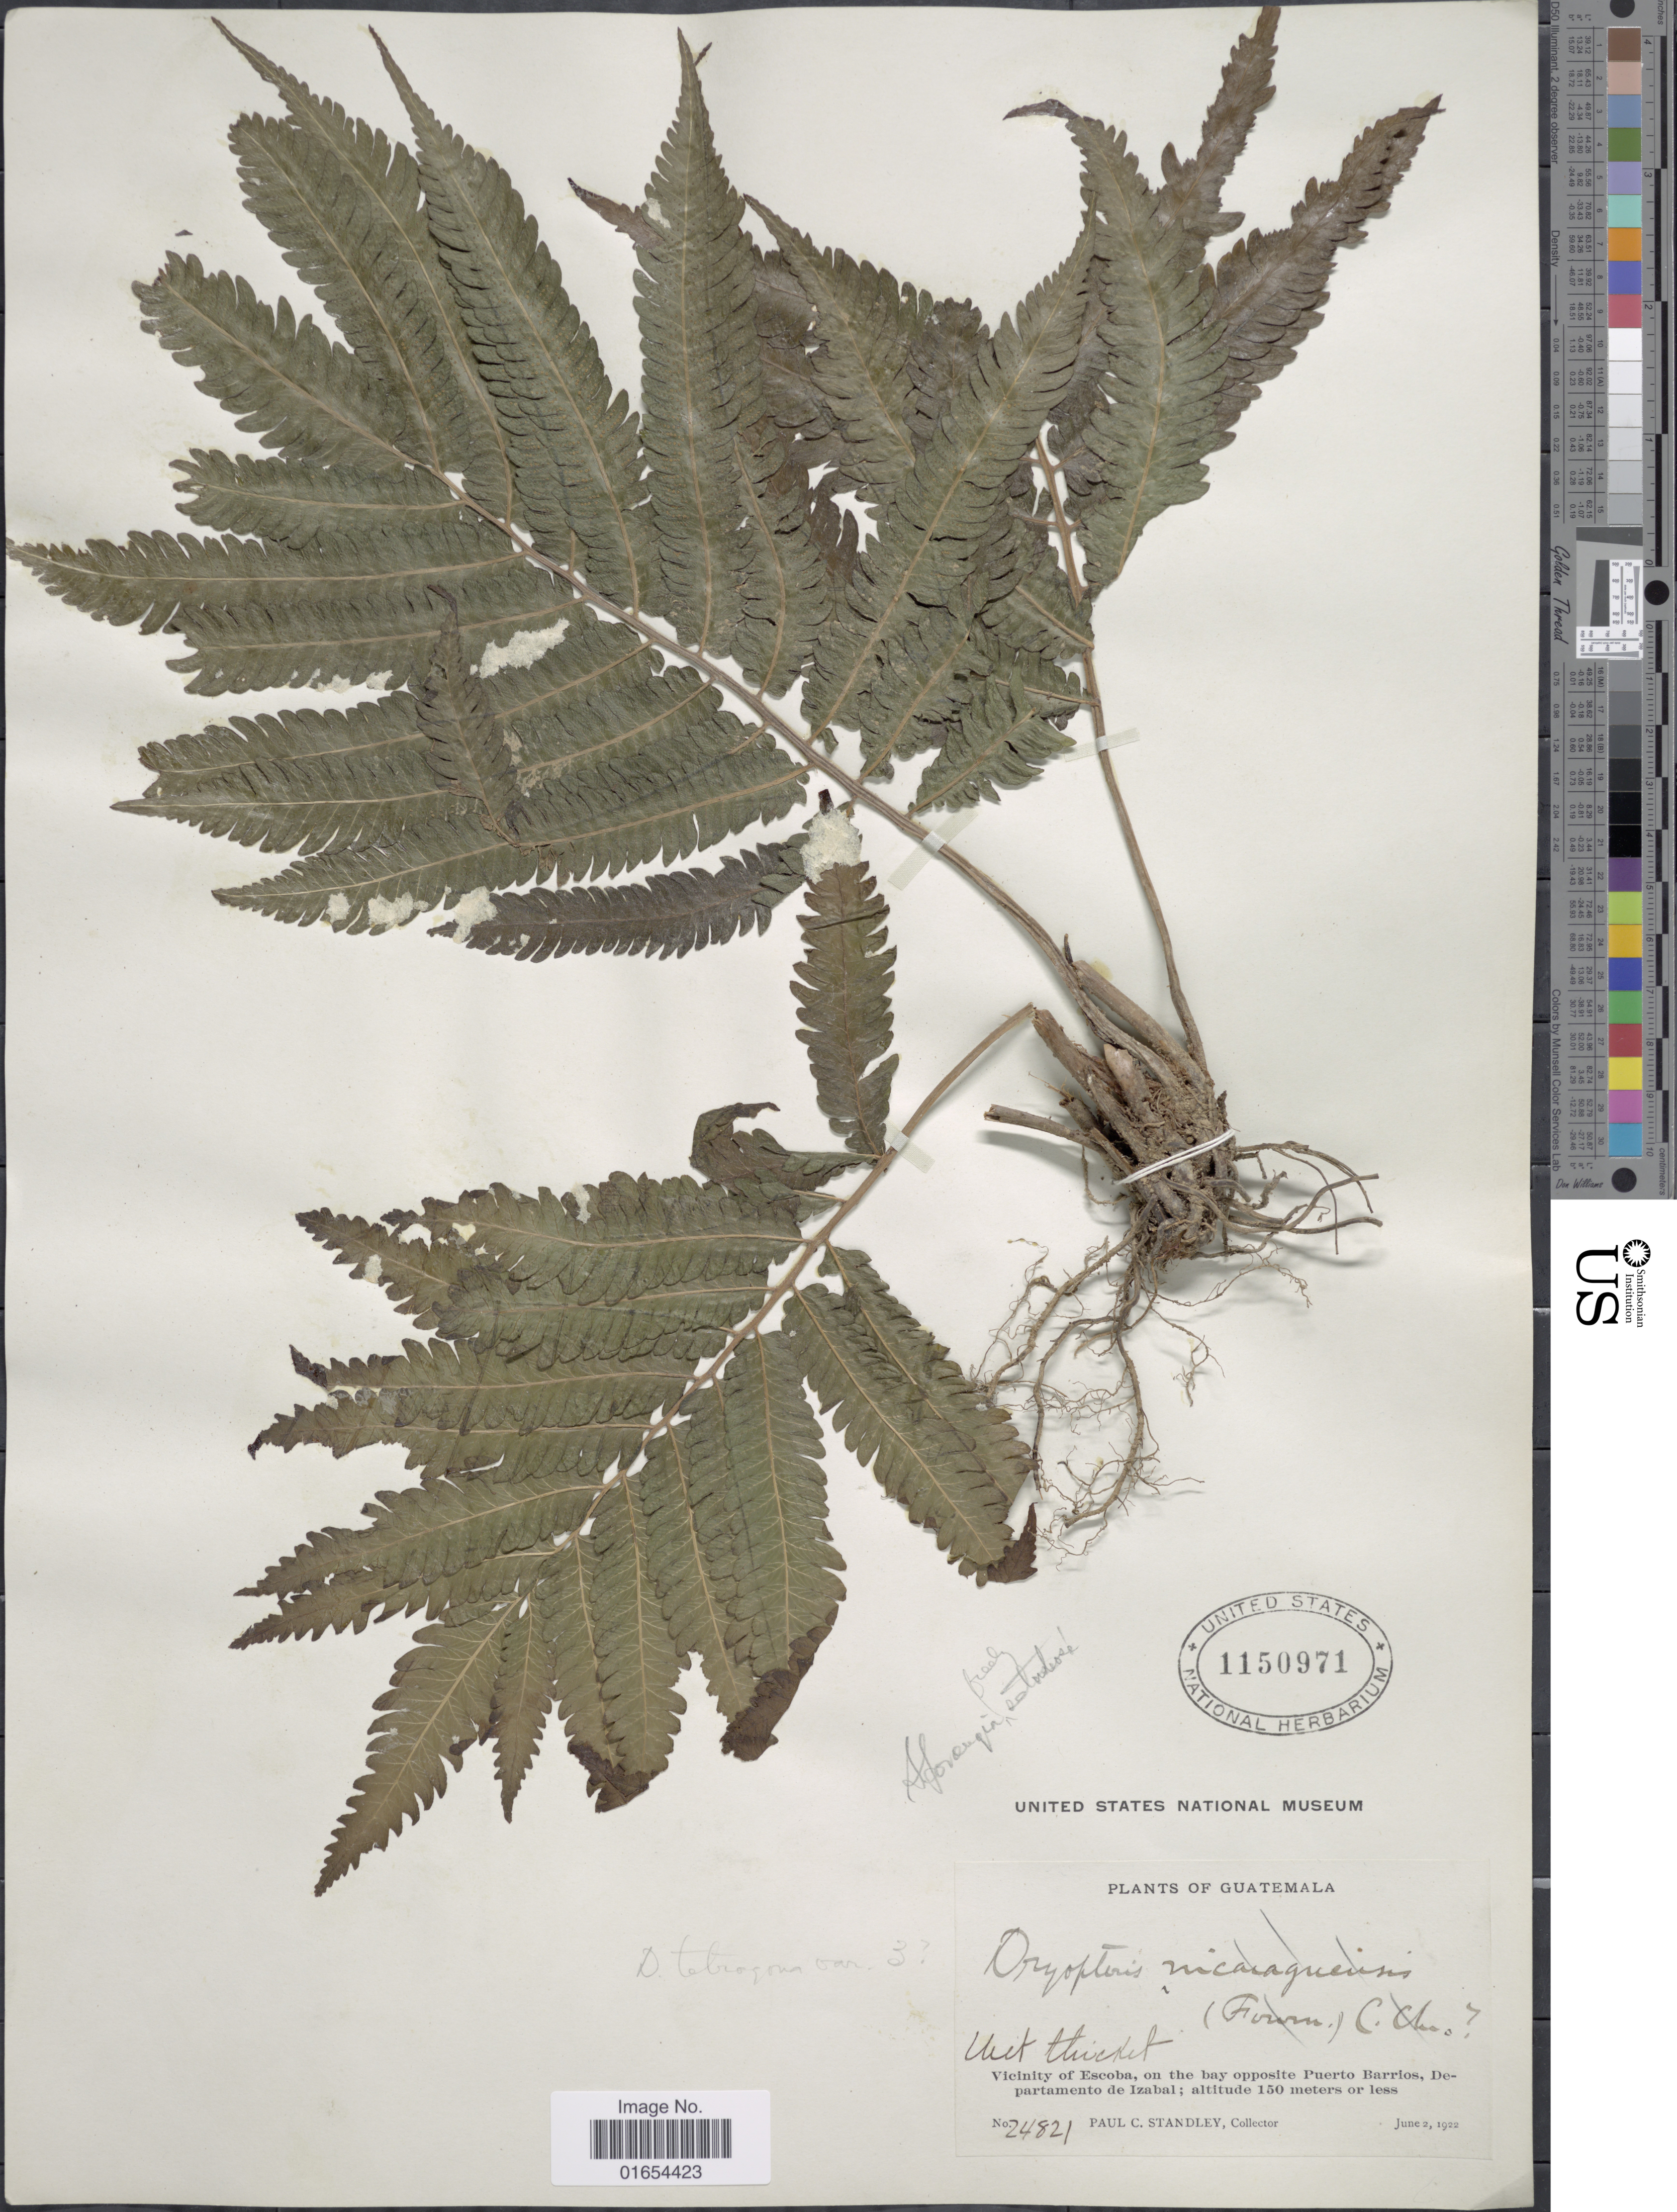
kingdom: Plantae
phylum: Tracheophyta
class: Polypodiopsida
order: Polypodiales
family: Thelypteridaceae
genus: Goniopteris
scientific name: Goniopteris tetragona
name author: (C. Presl) Sw.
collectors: P. C. Standley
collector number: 24821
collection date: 1922-06-02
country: Guatemala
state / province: Izabal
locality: Vicinity of Escoba, on the bay opposite Puerto Barrios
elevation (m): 150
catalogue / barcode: US 1150971